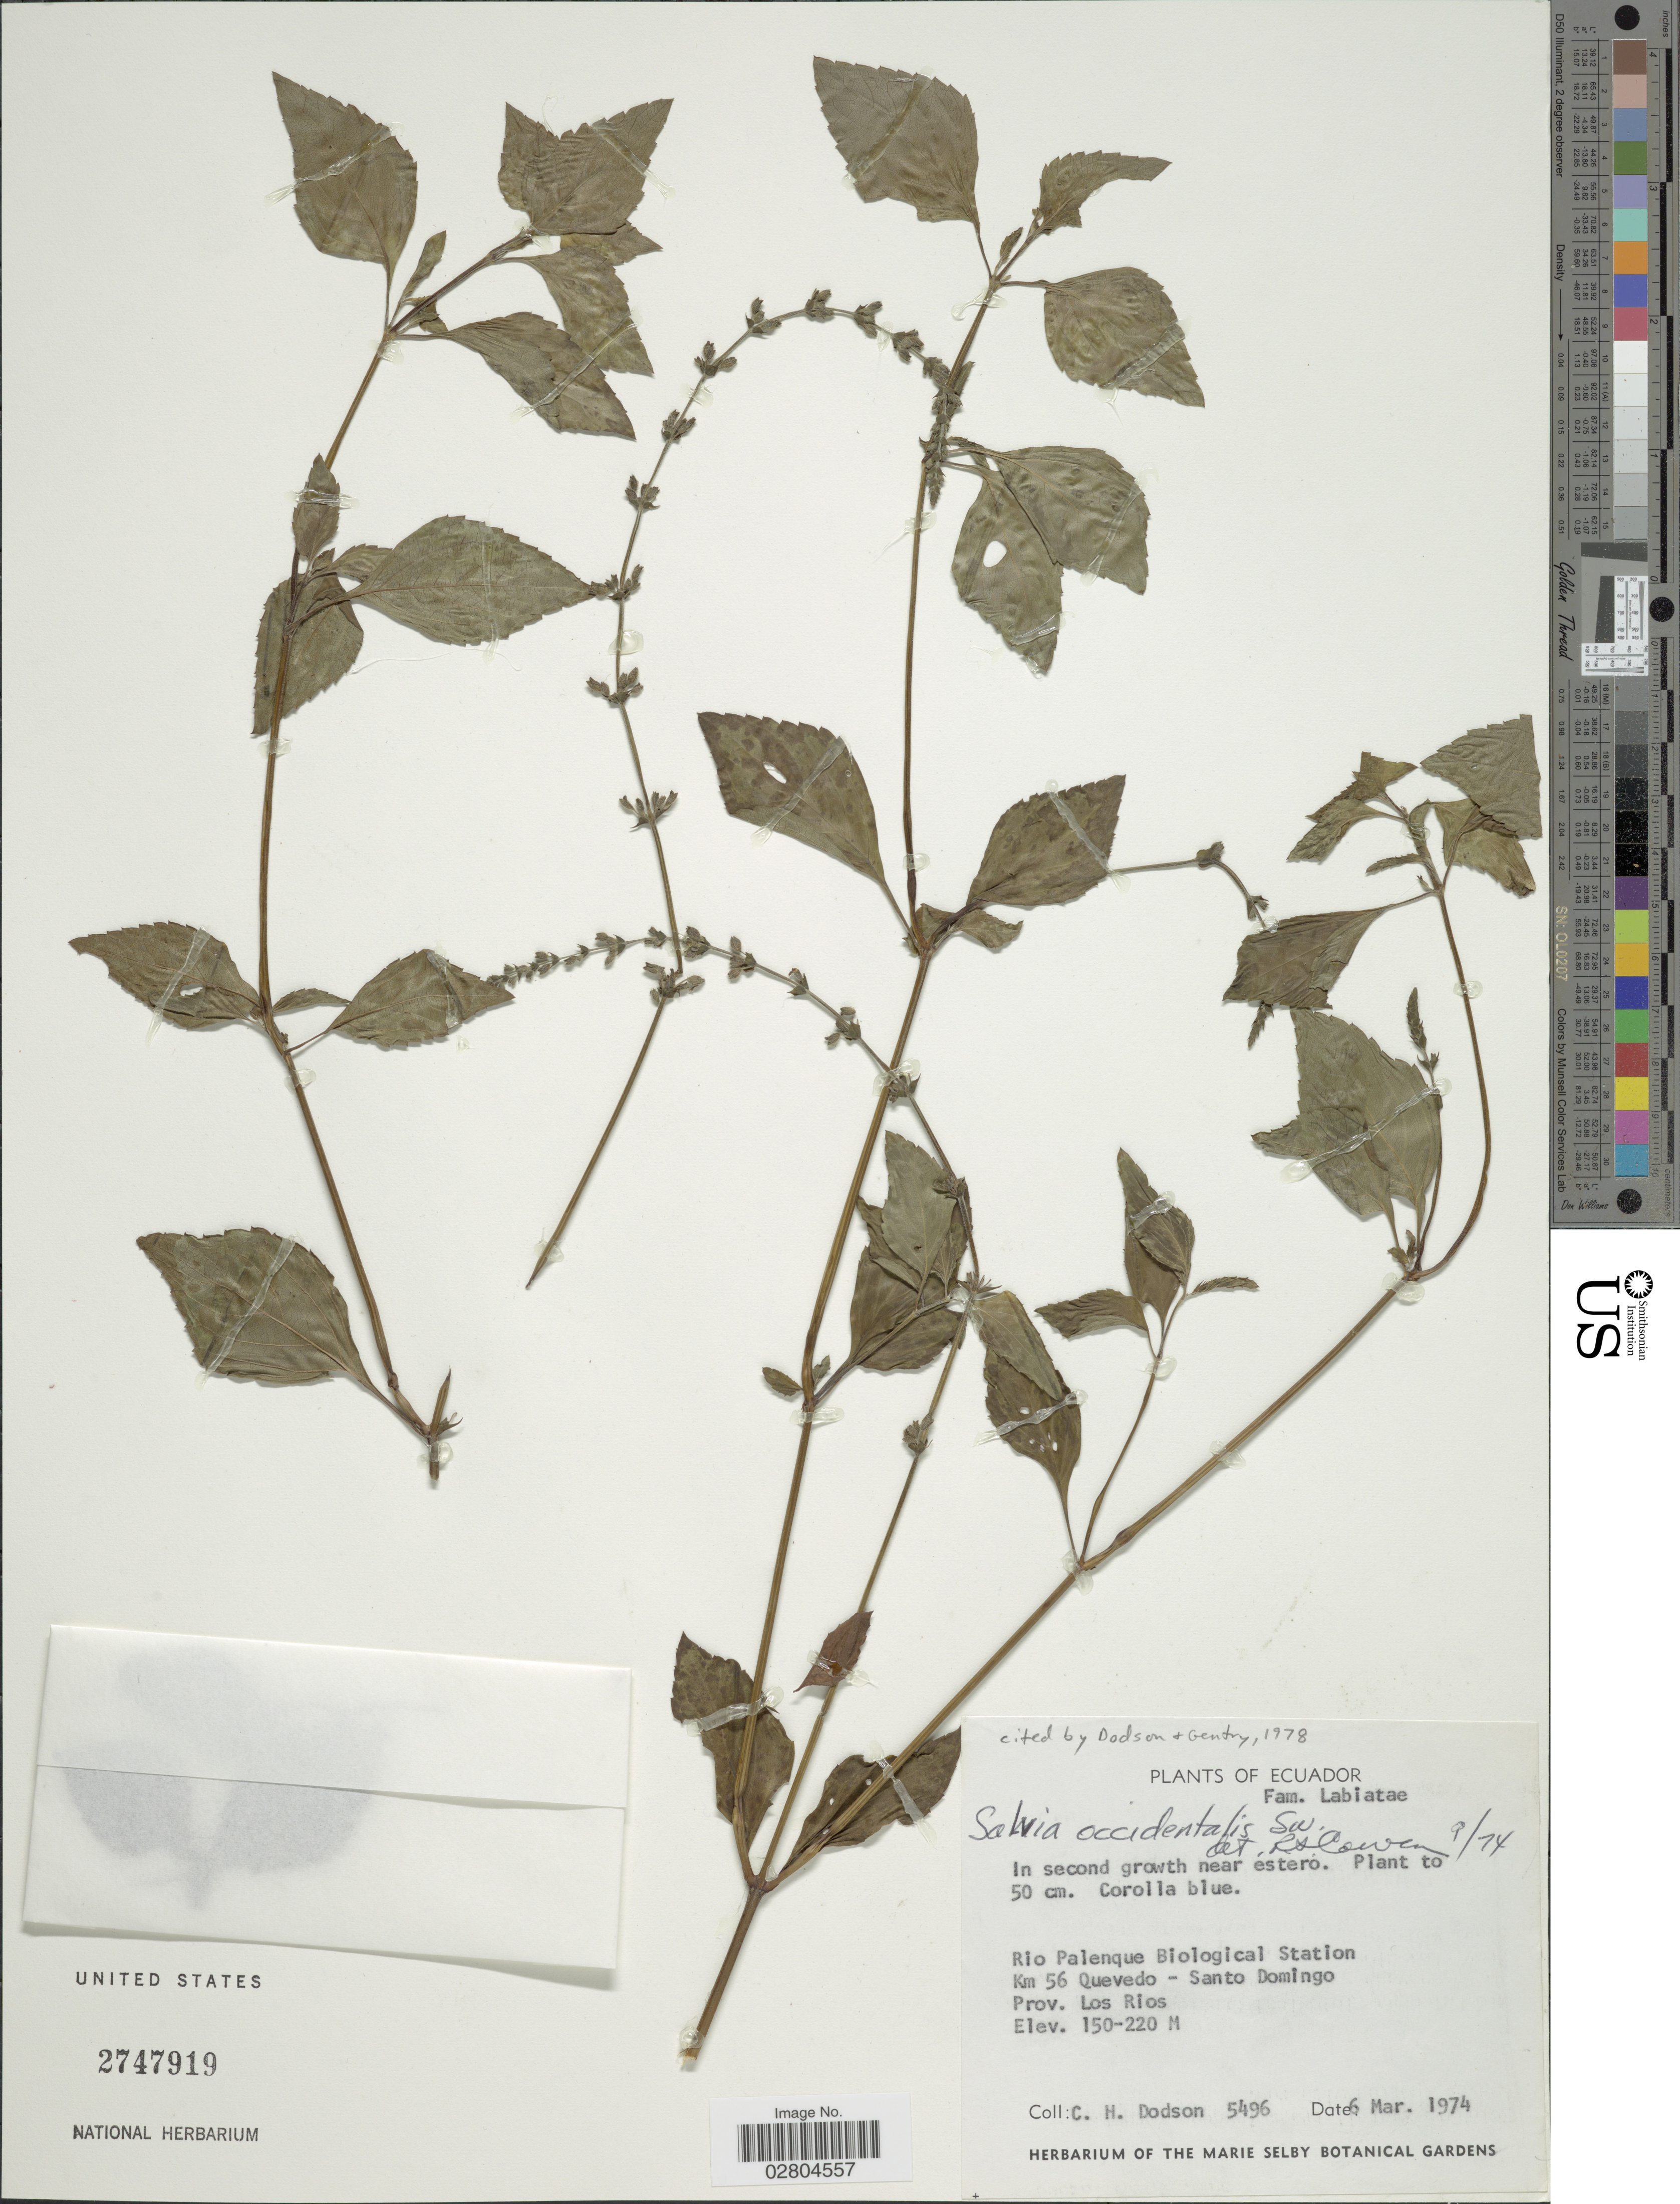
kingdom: Plantae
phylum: Tracheophyta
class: Magnoliopsida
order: Lamiales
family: Lamiaceae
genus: Salvia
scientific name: Salvia occidentalis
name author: Sw.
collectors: C. H. Dodson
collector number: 5496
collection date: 1974-03-06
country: Ecuador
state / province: Los Ríos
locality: Rio Palenque Biological Station. Km 56 Quevedo- Santo Domingo.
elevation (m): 150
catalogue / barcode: US 2747919